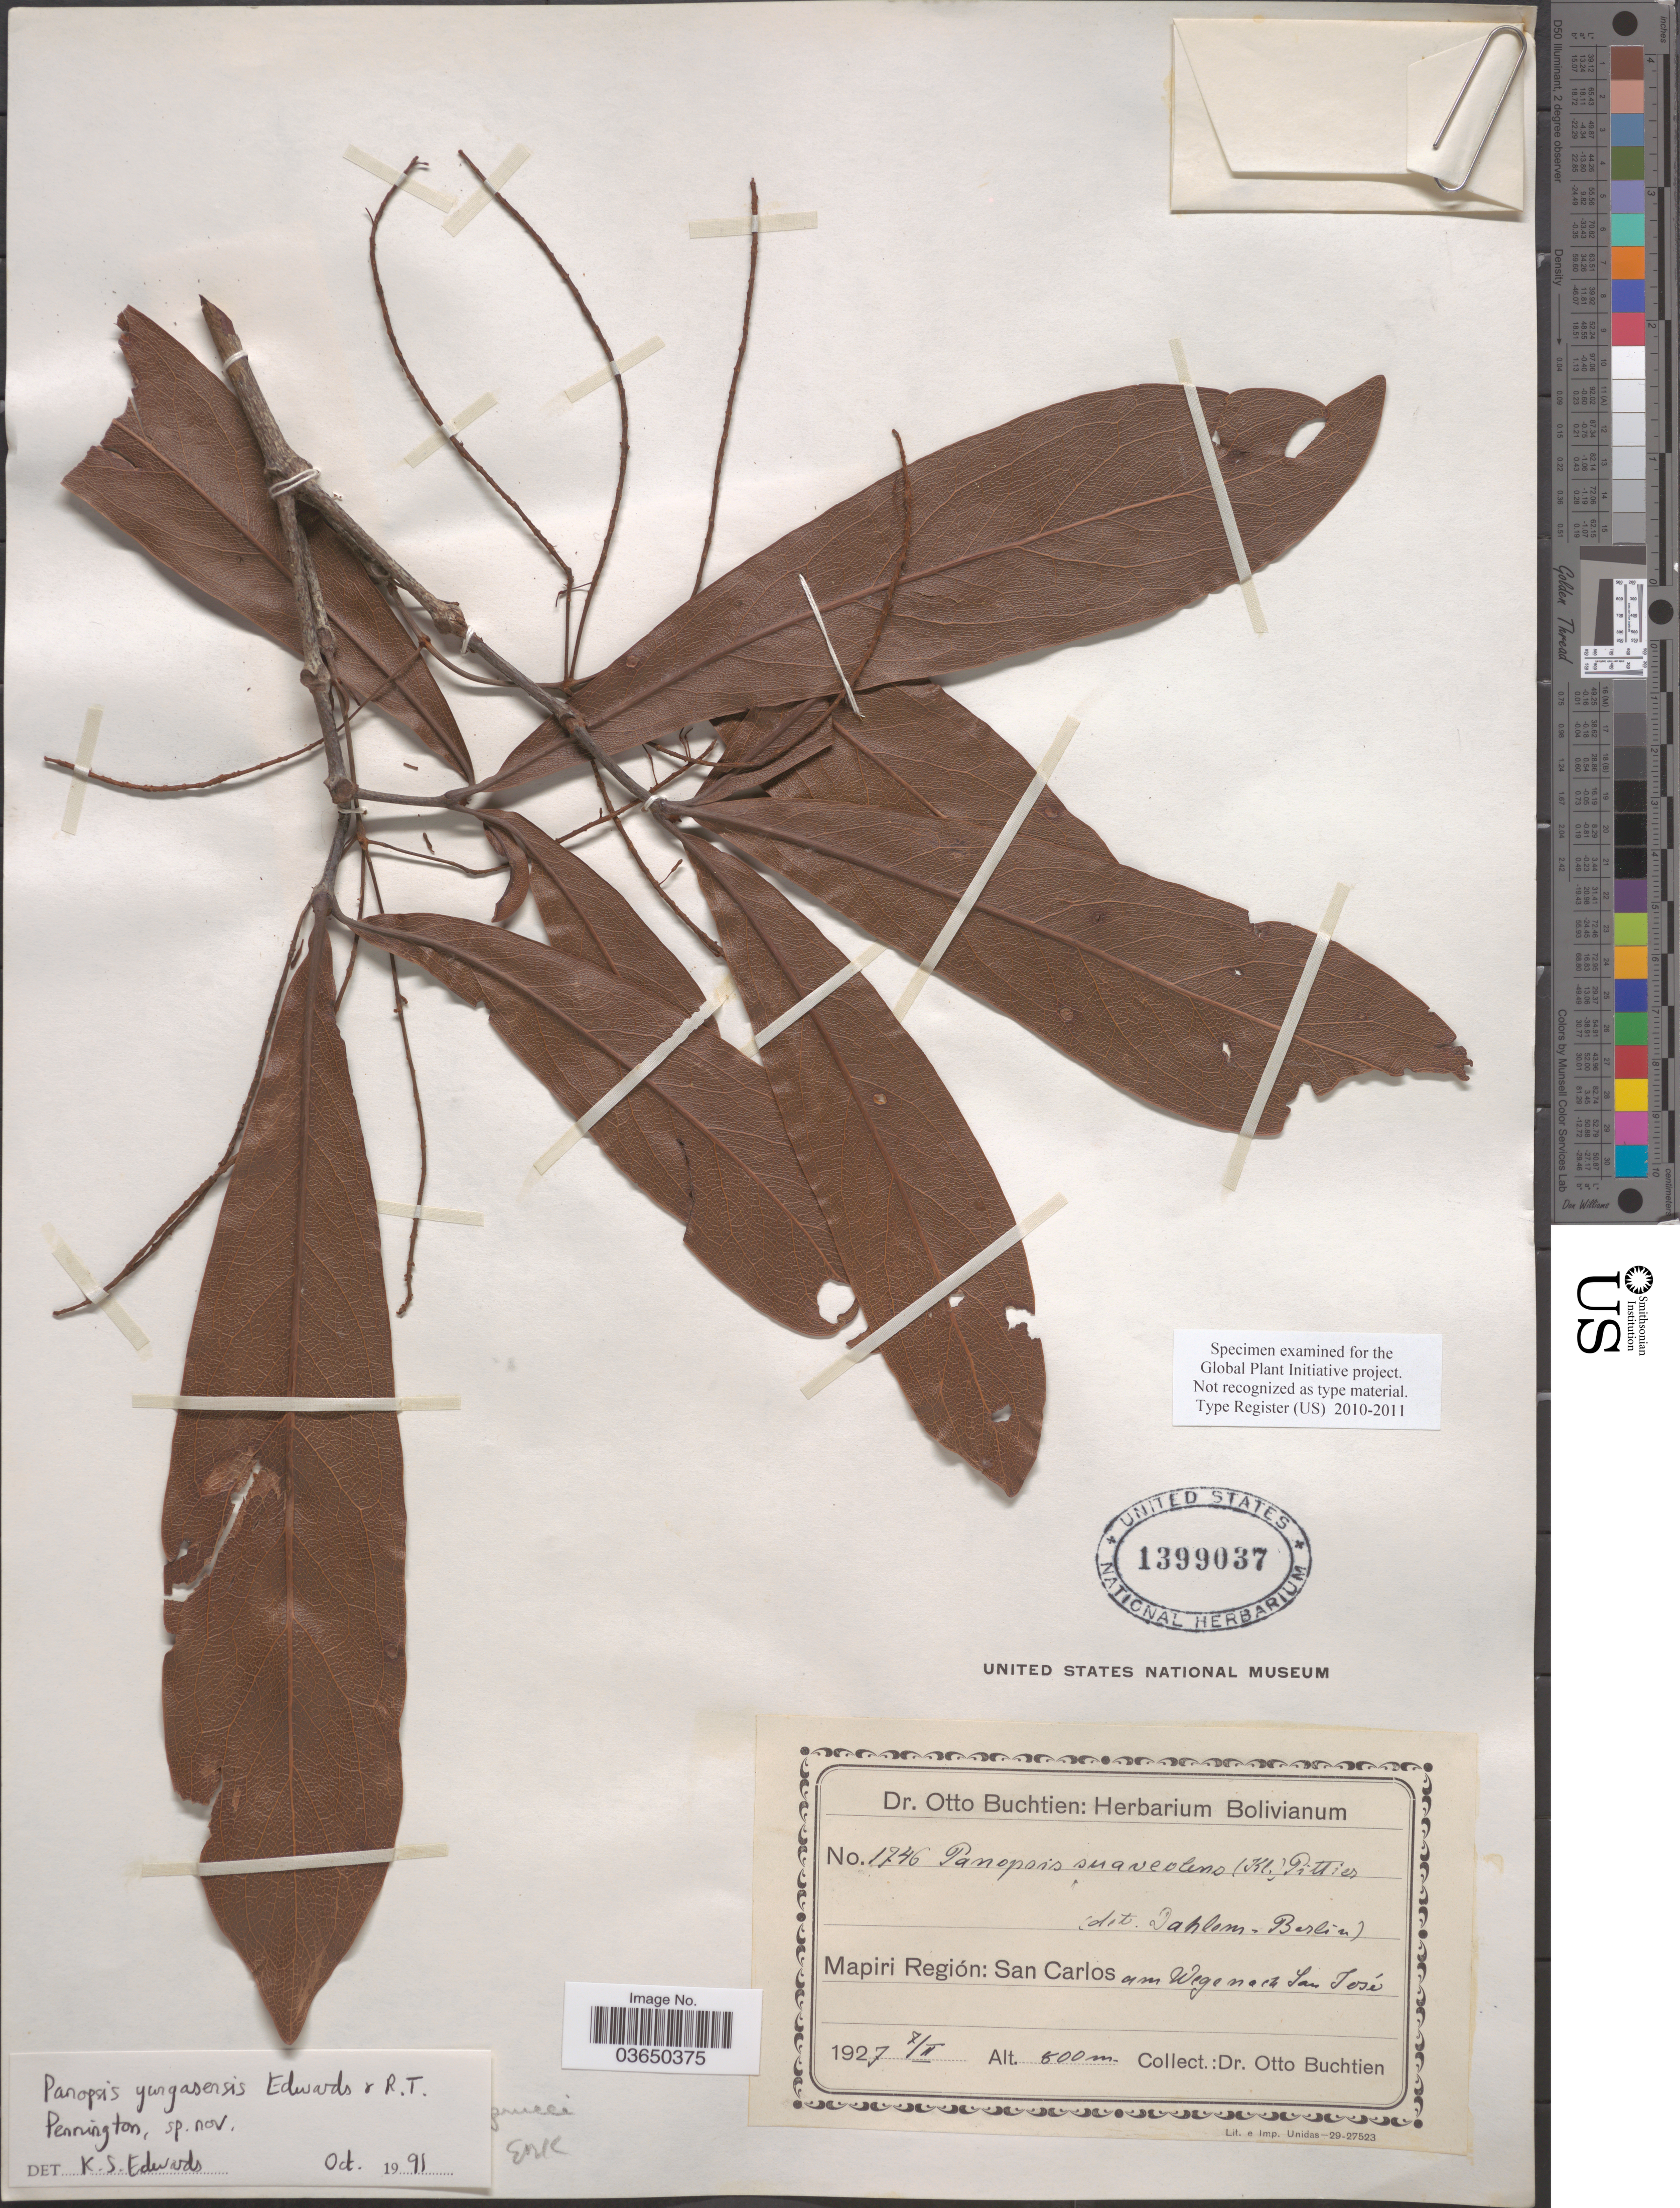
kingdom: Plantae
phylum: Tracheophyta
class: Magnoliopsida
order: Proteales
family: Proteaceae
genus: Panopsis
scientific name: Panopsis yungasensis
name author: K.S. Edwards & R.T. Penn.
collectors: O. Buchtien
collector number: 1746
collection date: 1927-02-07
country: Bolivia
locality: Mapiri Región: San Carlos am Wege nach San José.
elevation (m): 500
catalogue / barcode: US 1399037